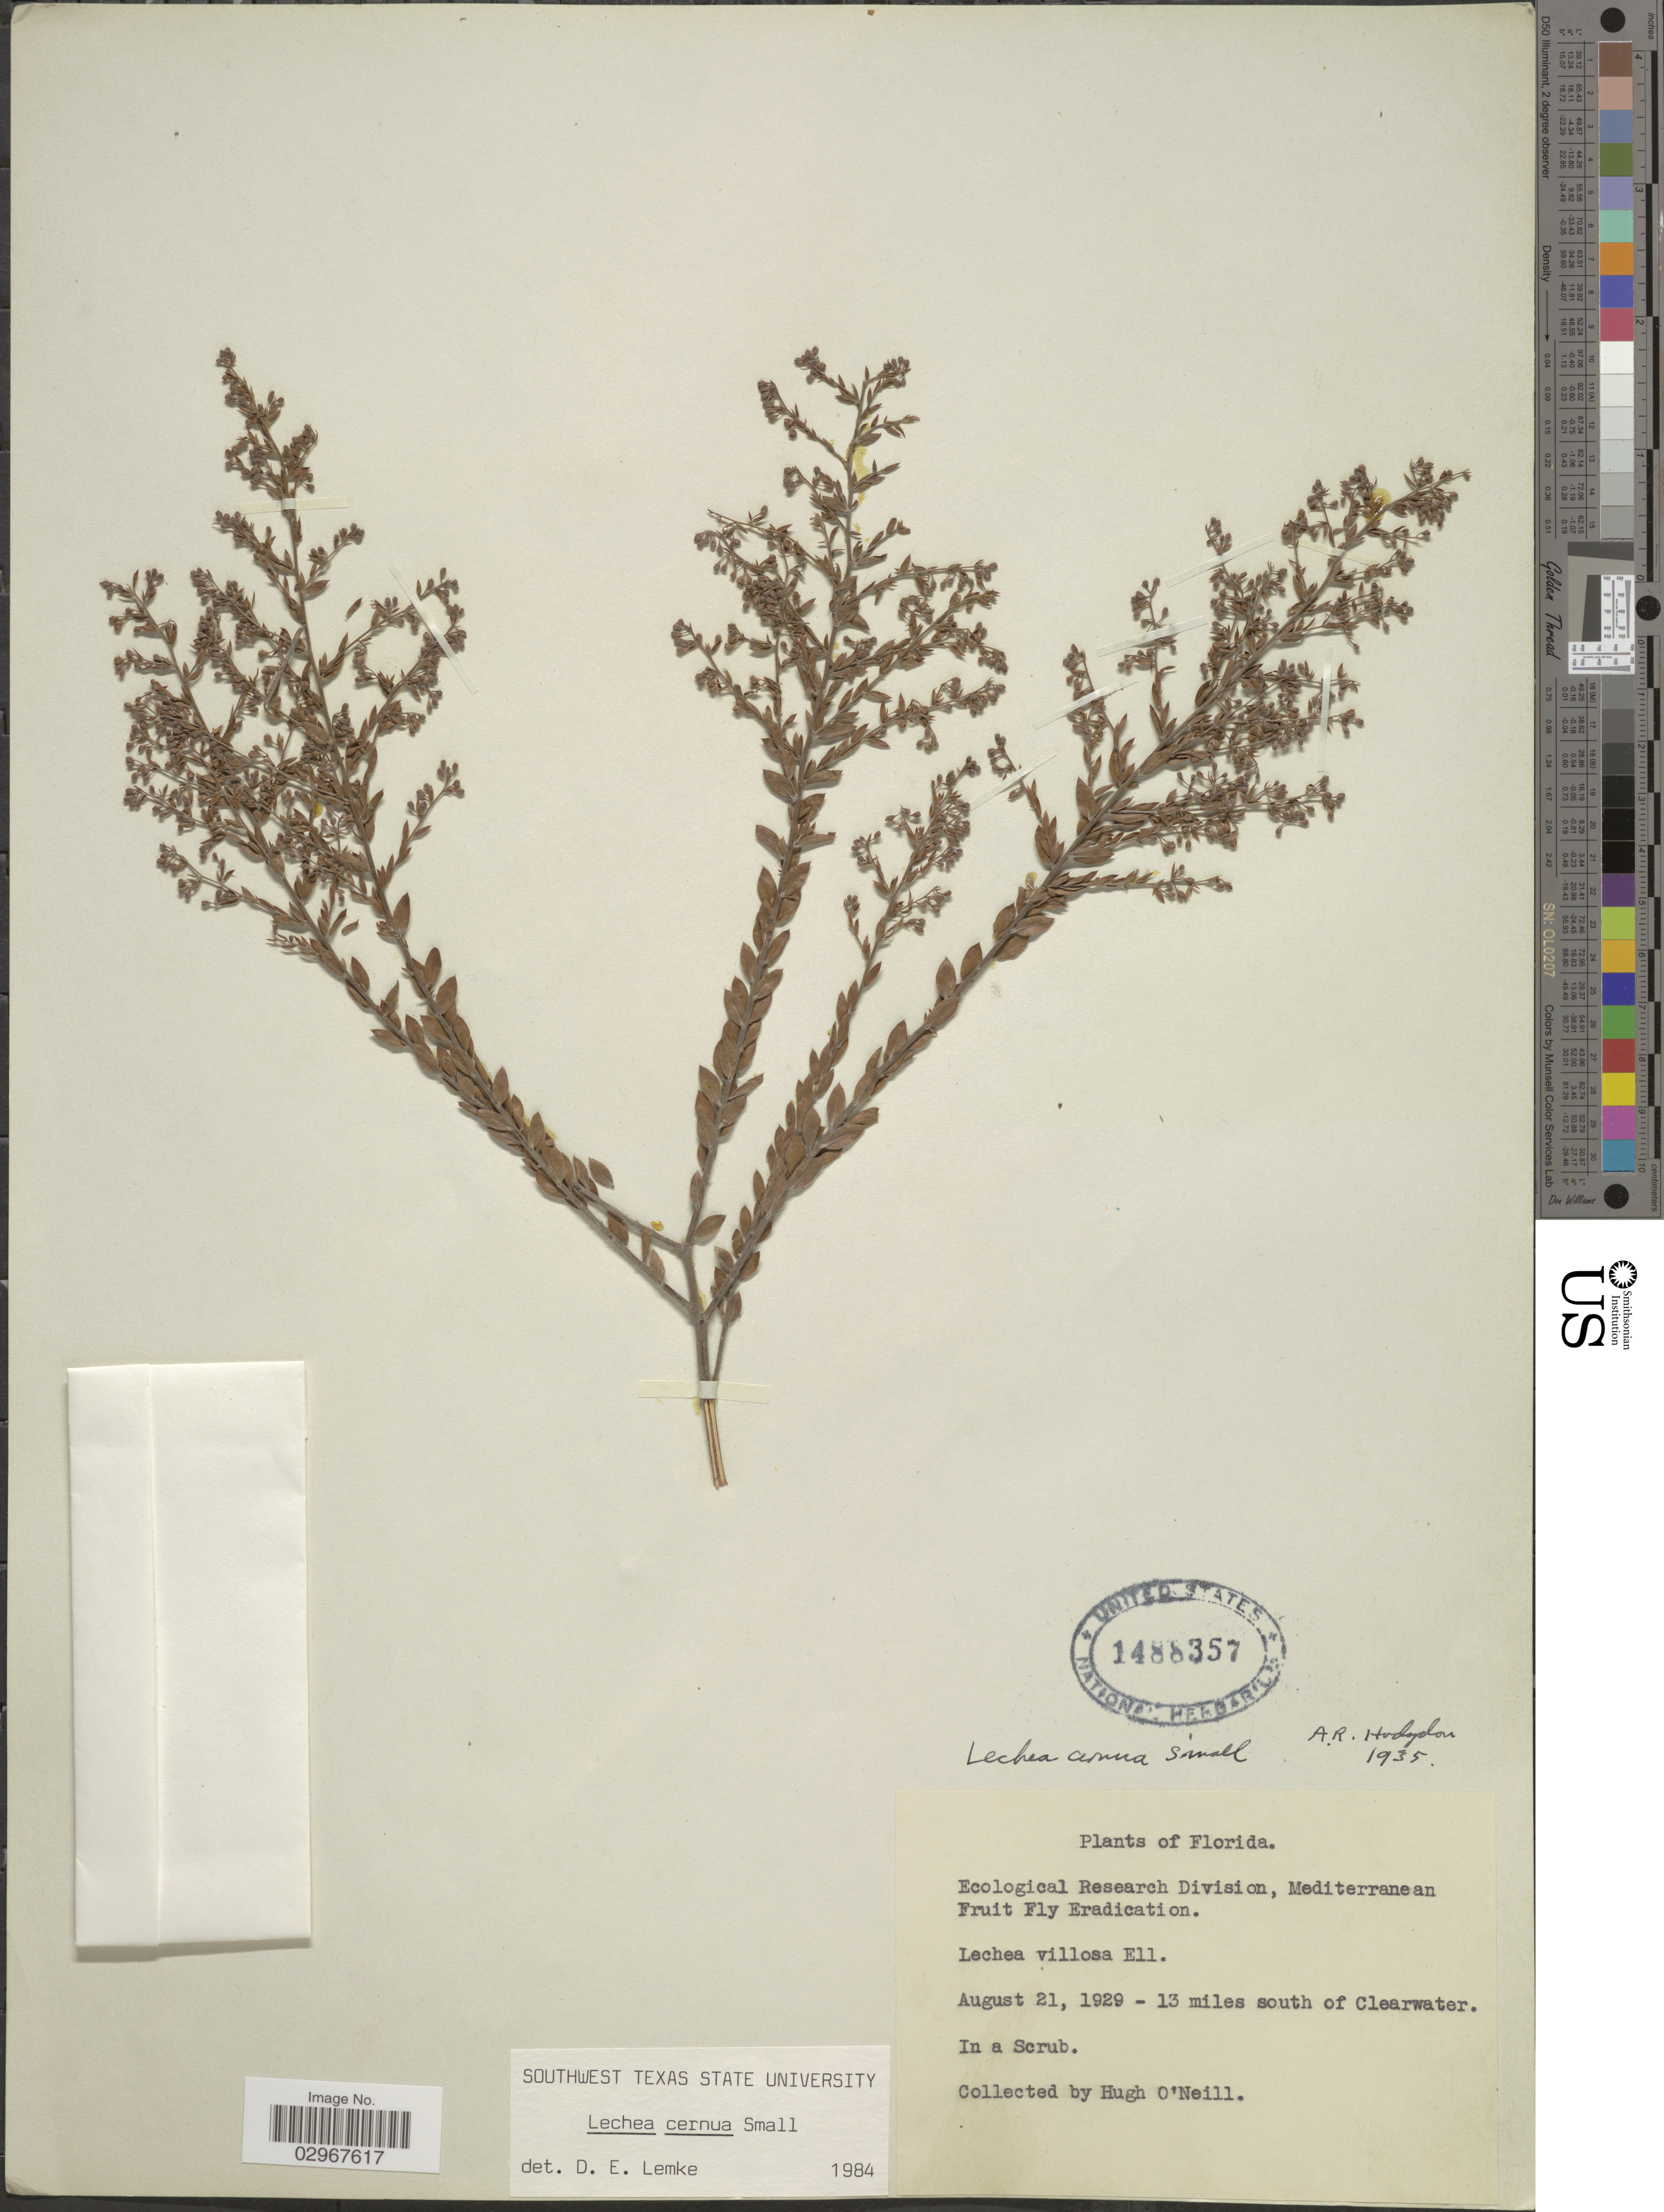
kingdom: Plantae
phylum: Tracheophyta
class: Magnoliopsida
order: Malvales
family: Cistaceae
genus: Lechea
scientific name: Lechea cernua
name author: Small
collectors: H. O'Neill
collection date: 1929-08-21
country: United States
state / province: Florida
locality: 13 miles south of Clearwater.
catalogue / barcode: US 1488357